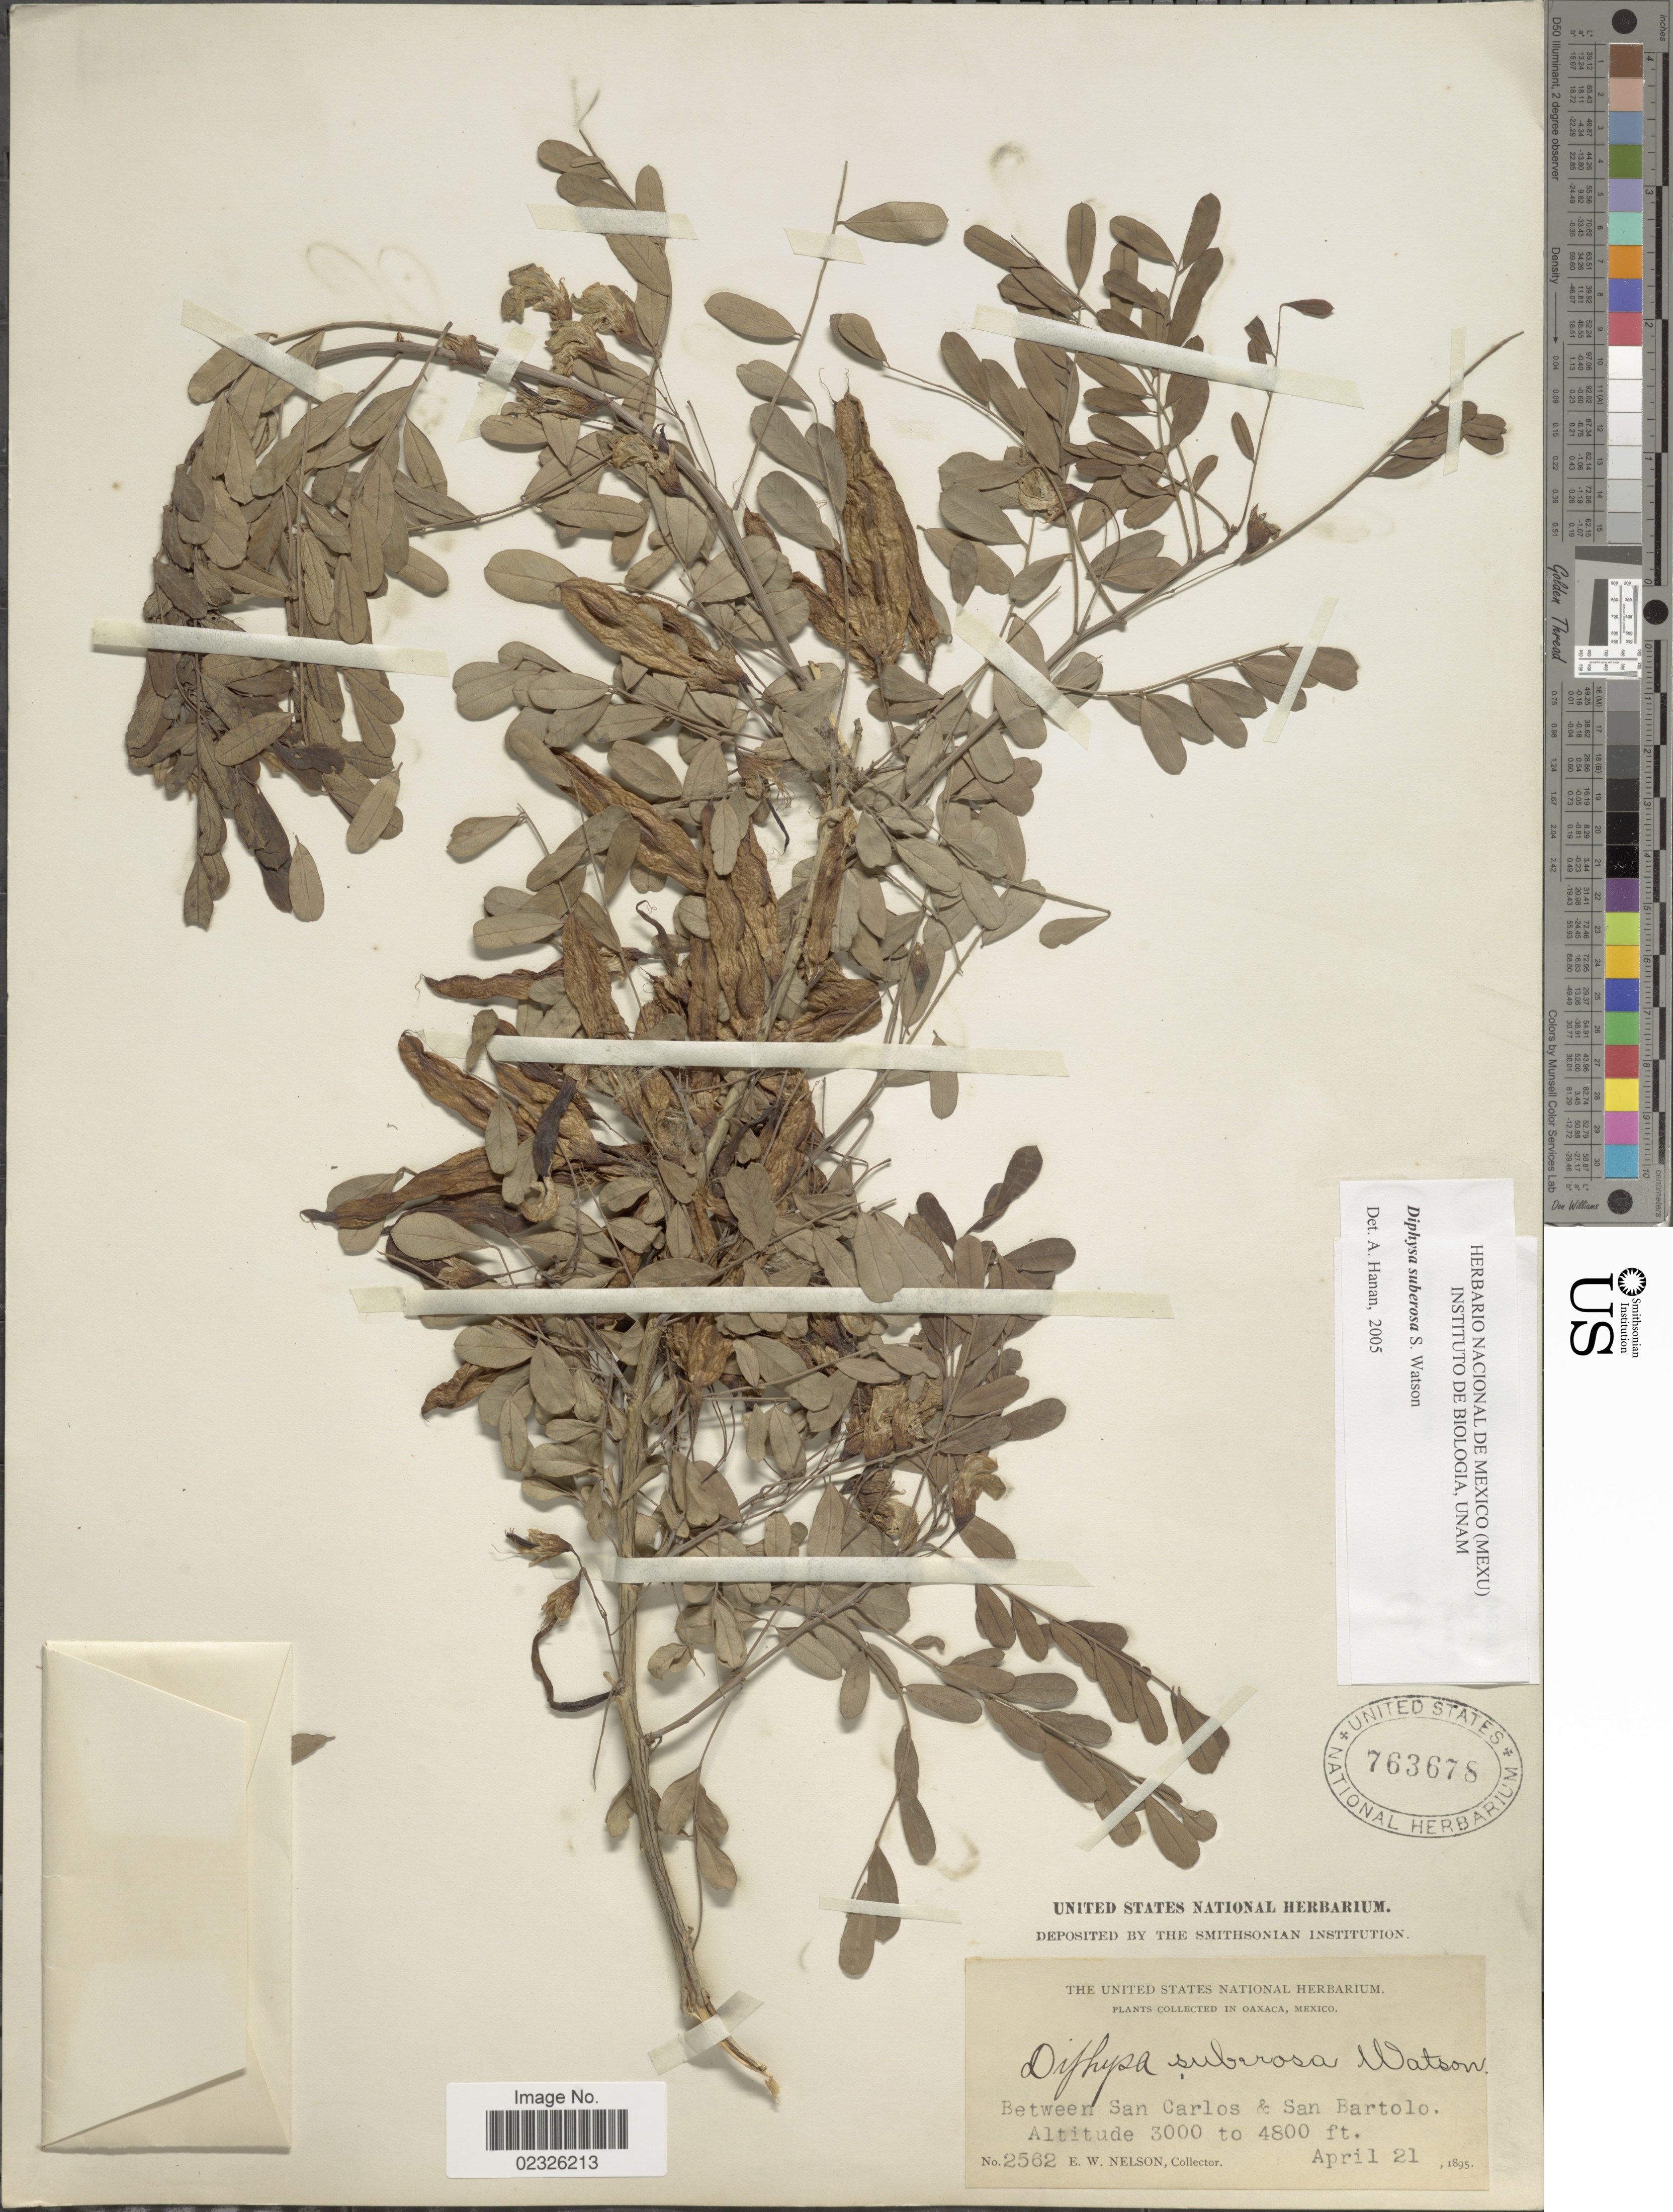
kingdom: Plantae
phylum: Tracheophyta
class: Magnoliopsida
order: Fabales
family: Fabaceae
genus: Diphysa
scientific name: Diphysa suberosa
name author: S. Watson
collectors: E. W. Nelson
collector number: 2562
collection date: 1895-04-21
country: Mexico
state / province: Oaxaca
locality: Between San Carlos & San Batolo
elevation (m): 914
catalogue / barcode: US 763678